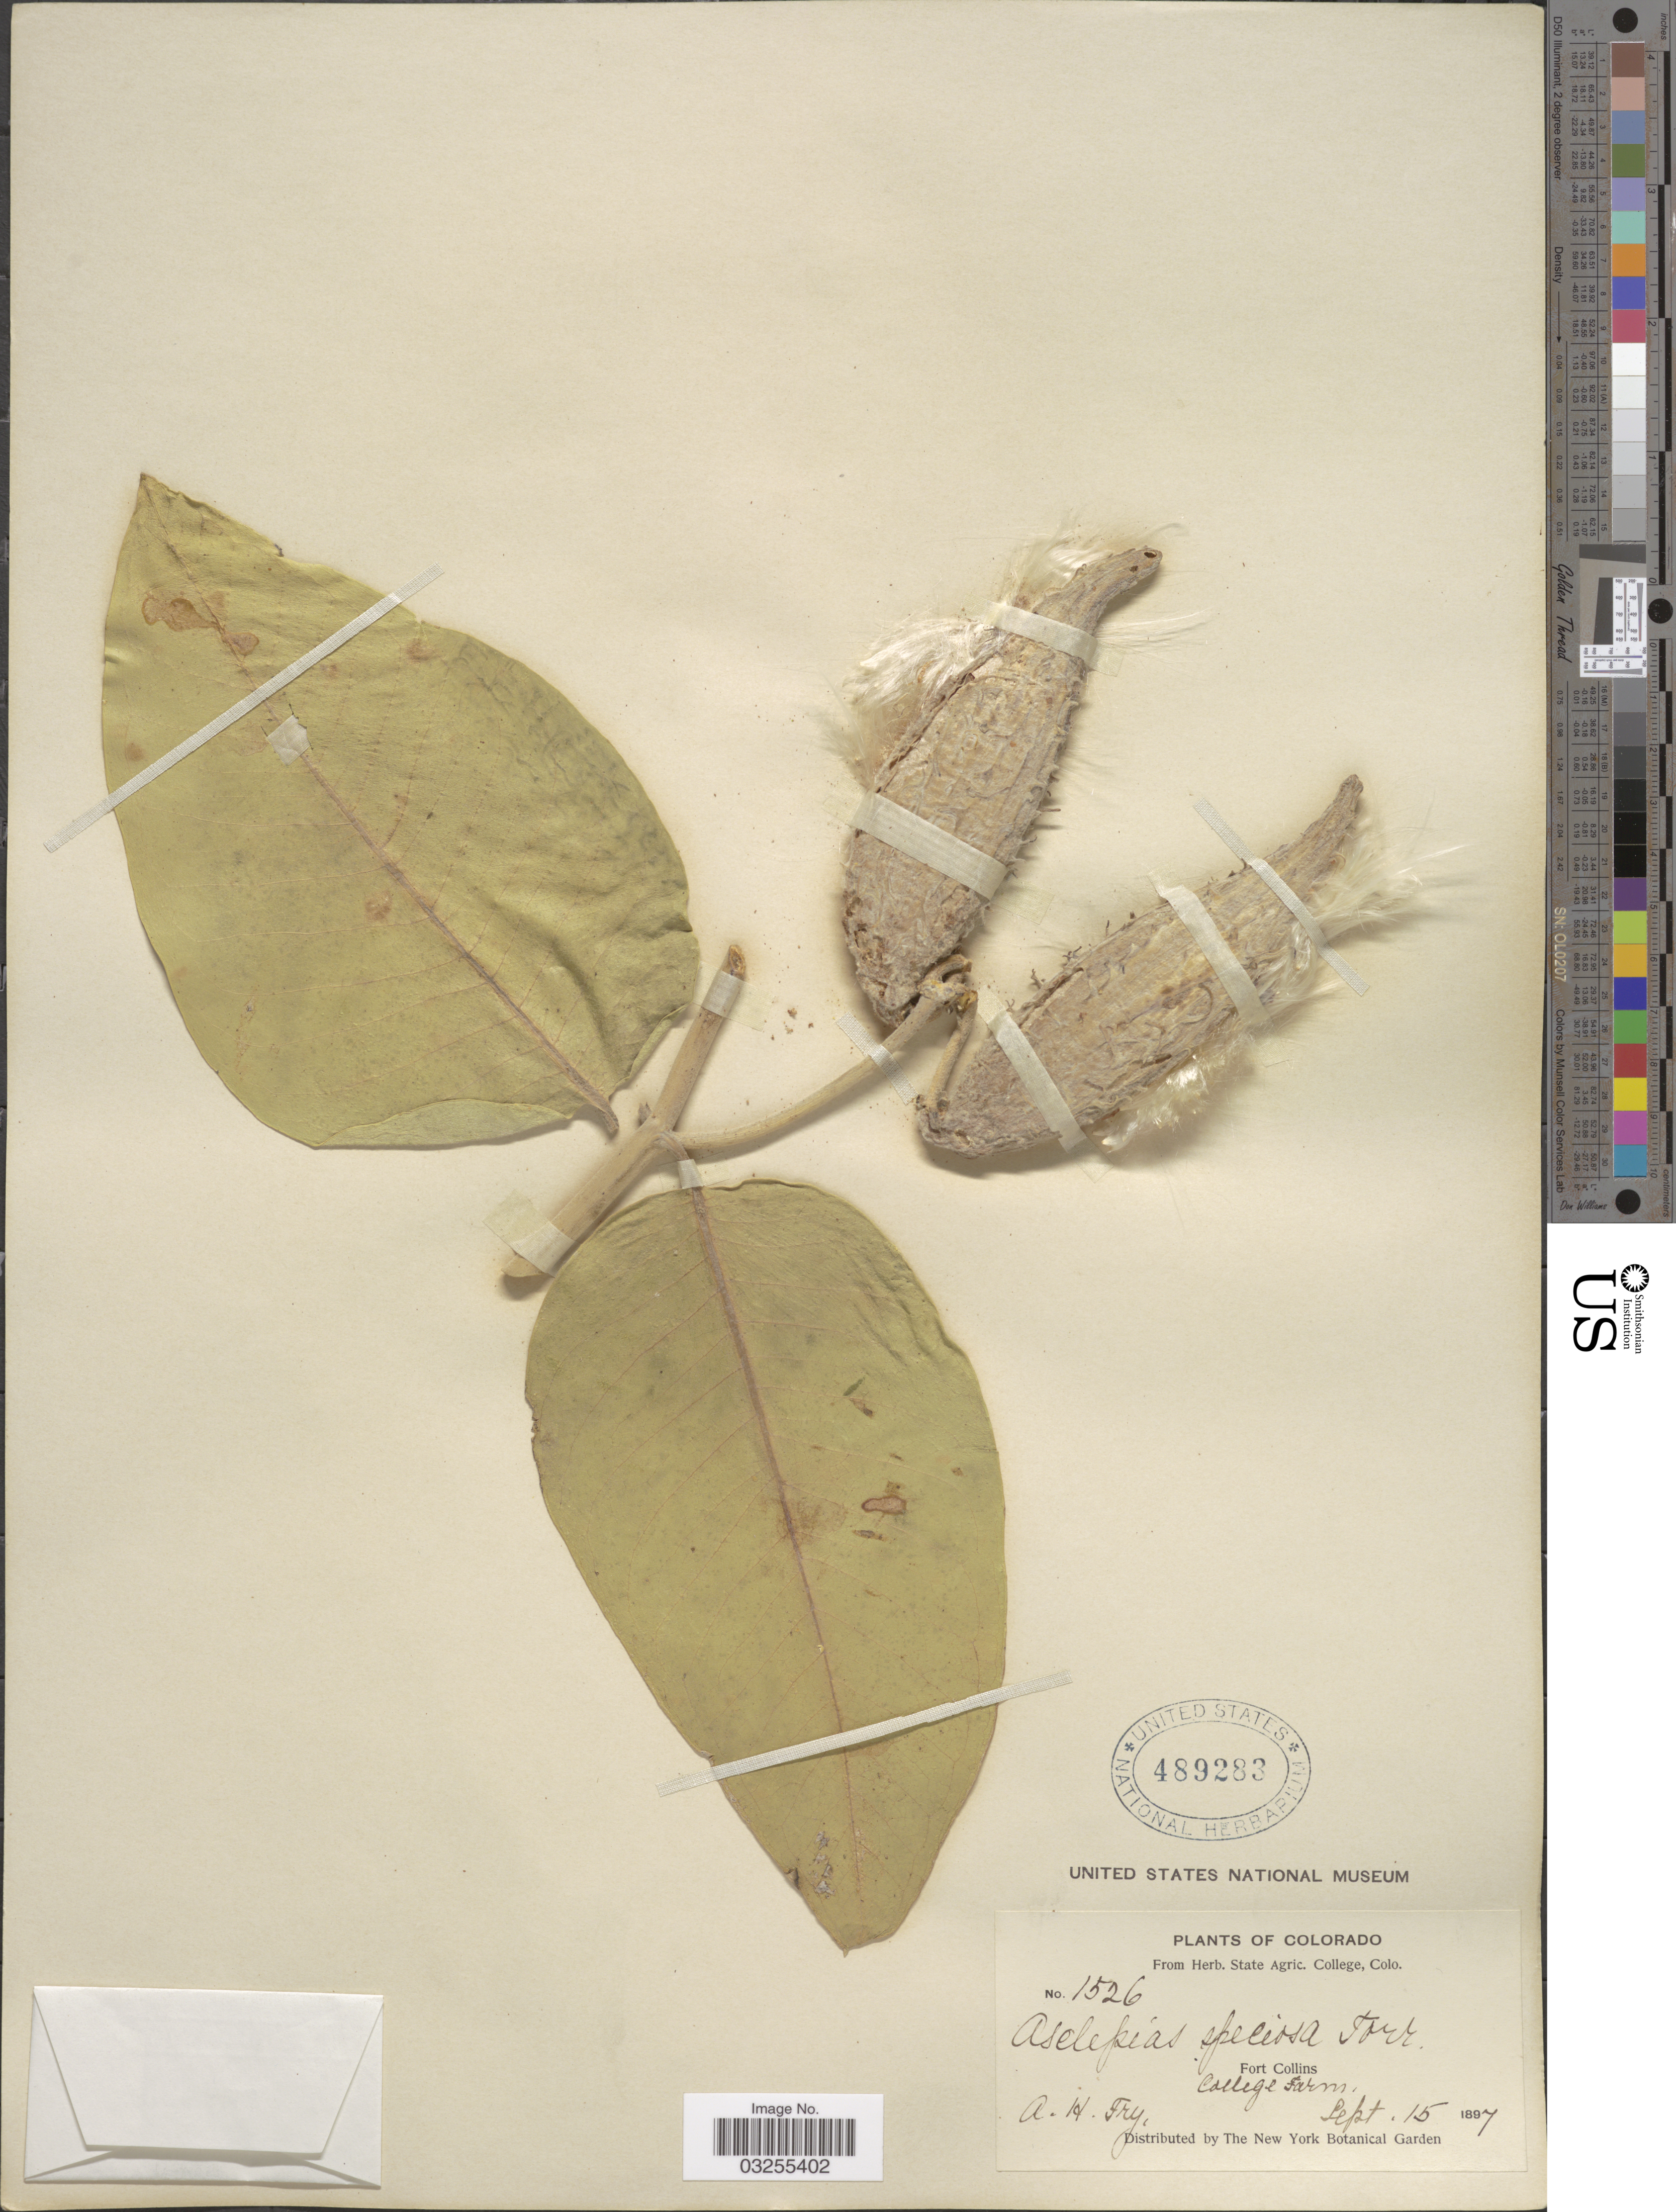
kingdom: Plantae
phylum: Tracheophyta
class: Magnoliopsida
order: Gentianales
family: Apocynaceae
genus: Asclepias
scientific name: Asclepias speciosa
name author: Torr.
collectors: A. Fry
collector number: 1526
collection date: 1897-09-15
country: United States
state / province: Colorado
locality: Fort Collins, College Farm.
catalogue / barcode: US 489283